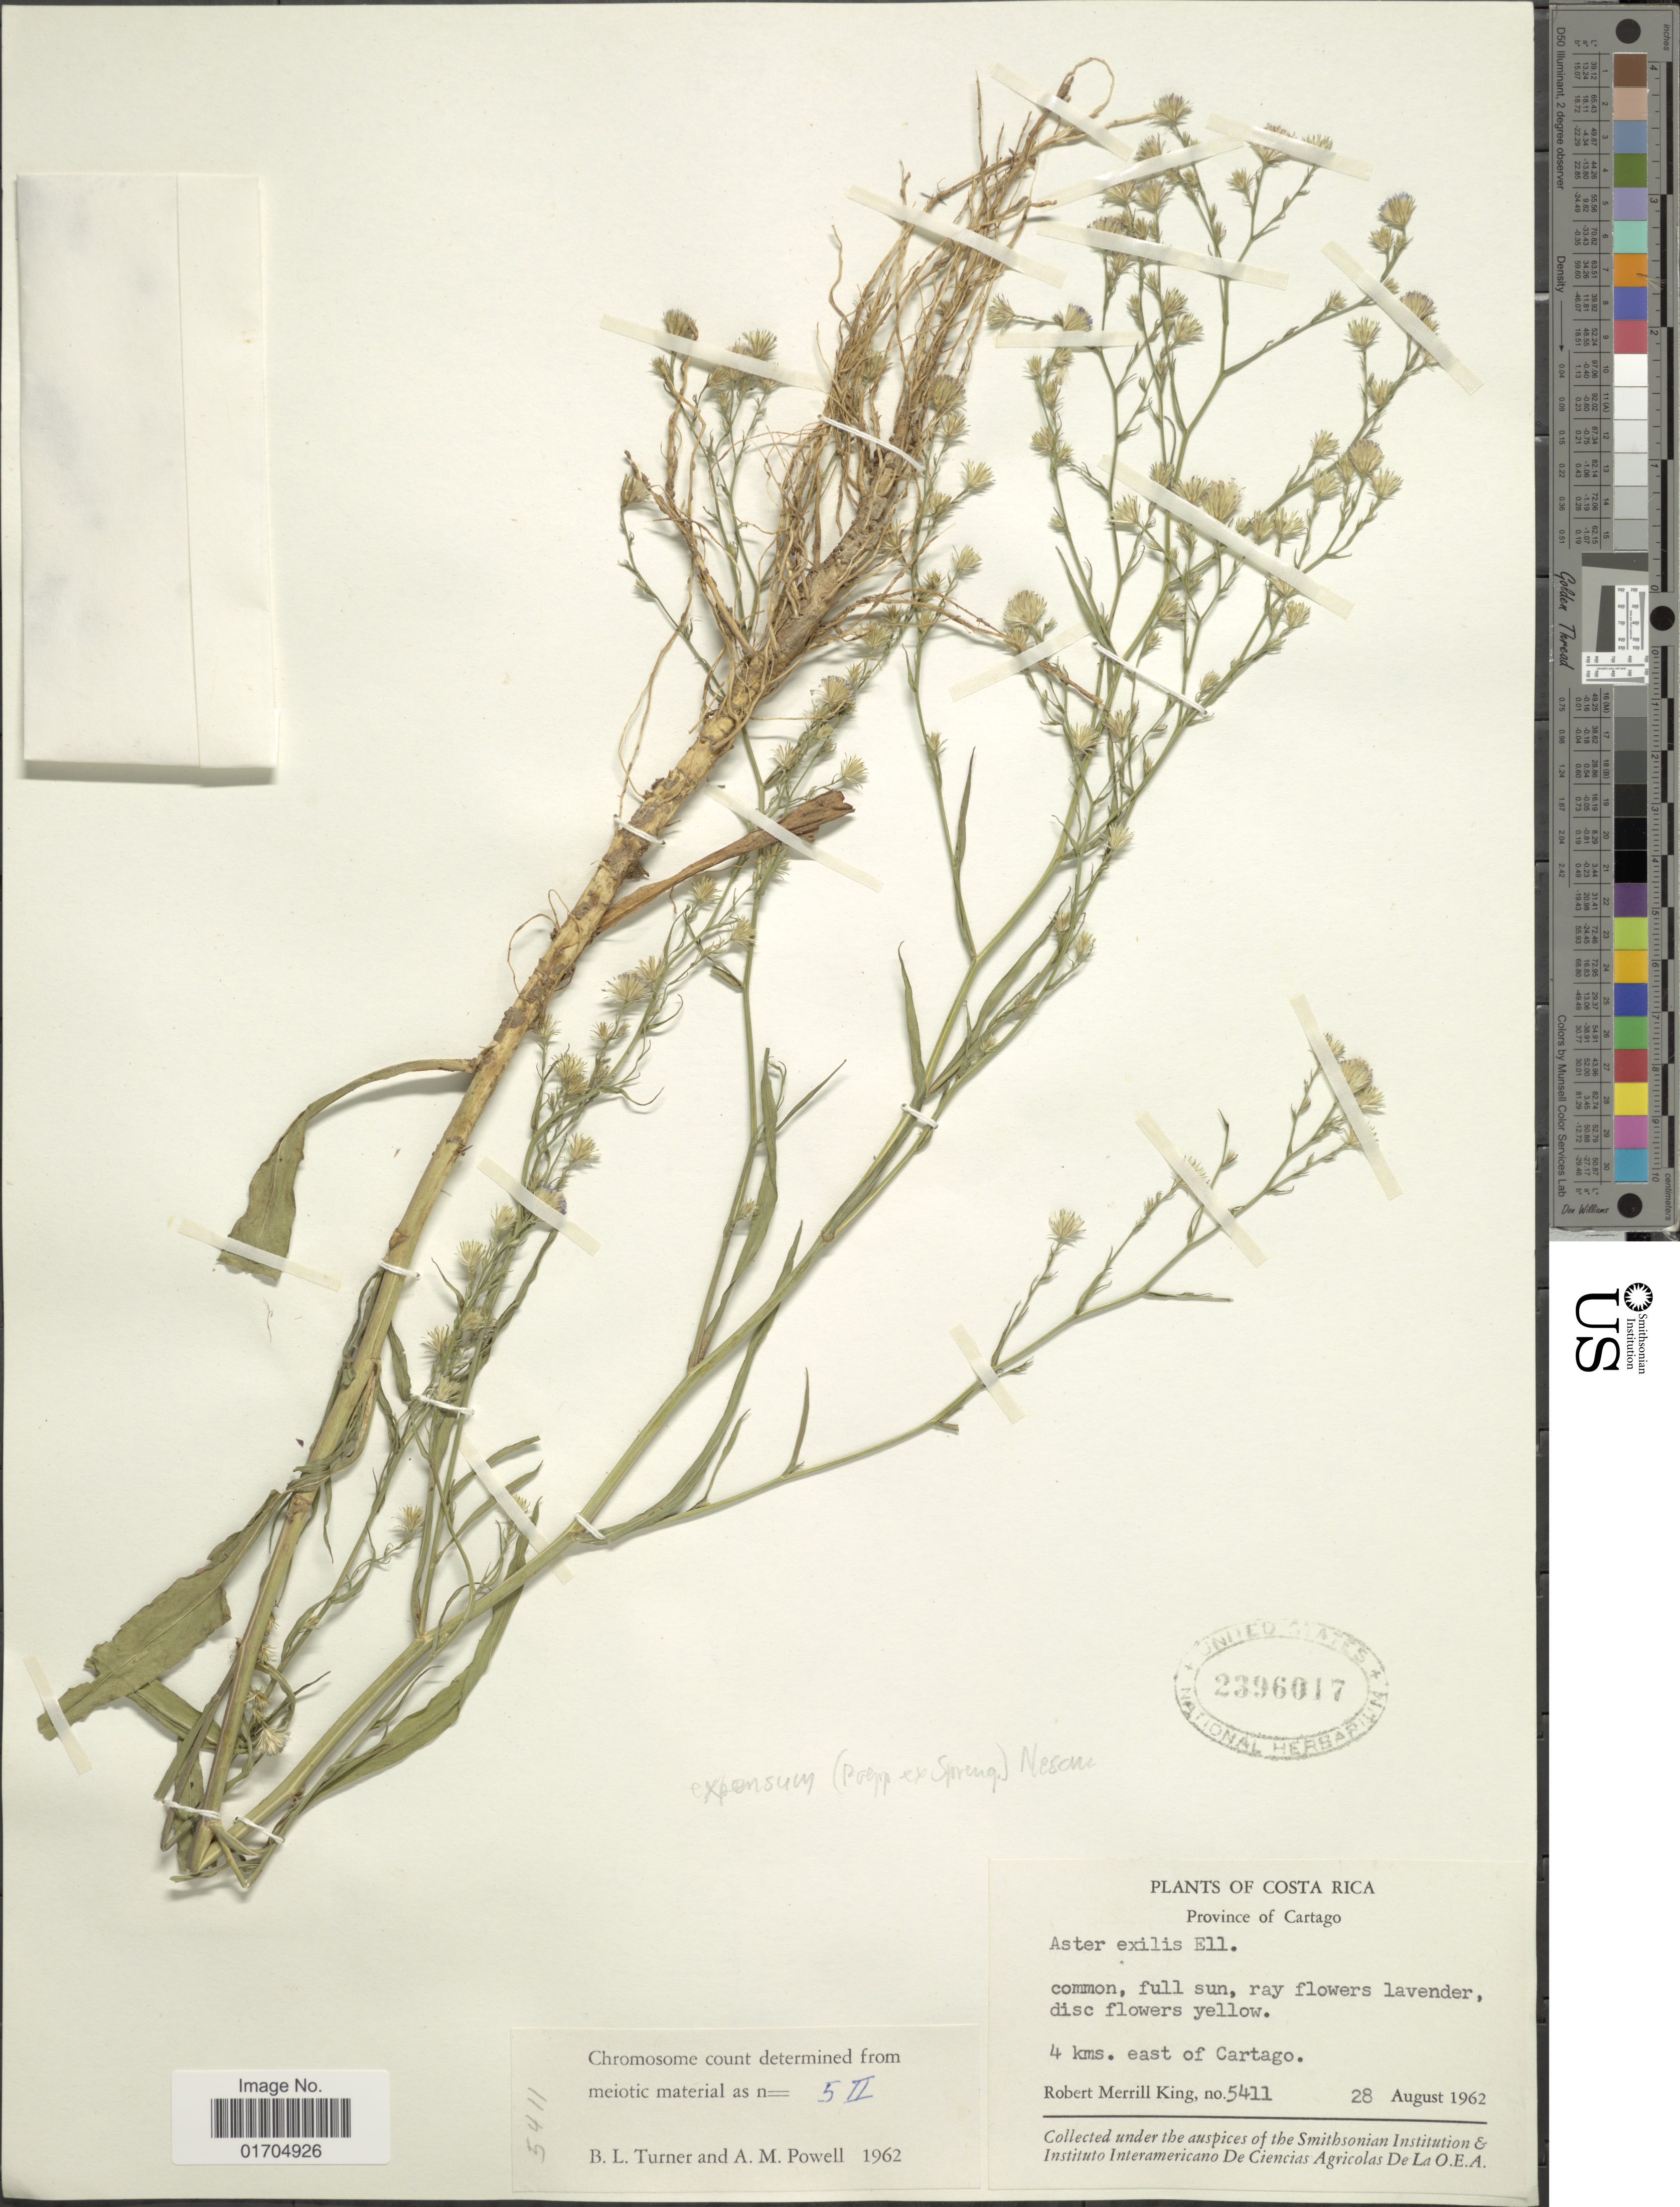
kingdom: Plantae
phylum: Tracheophyta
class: Magnoliopsida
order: Asterales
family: Asteraceae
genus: Symphyotrichum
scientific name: Symphyotrichum subulatum var. parviflorum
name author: (Nees) S.D. Sundb.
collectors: R. M. King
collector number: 5411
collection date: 1962-08-28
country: Costa Rica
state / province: Cartago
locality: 4 kms. east of Cartago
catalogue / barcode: US 2396017